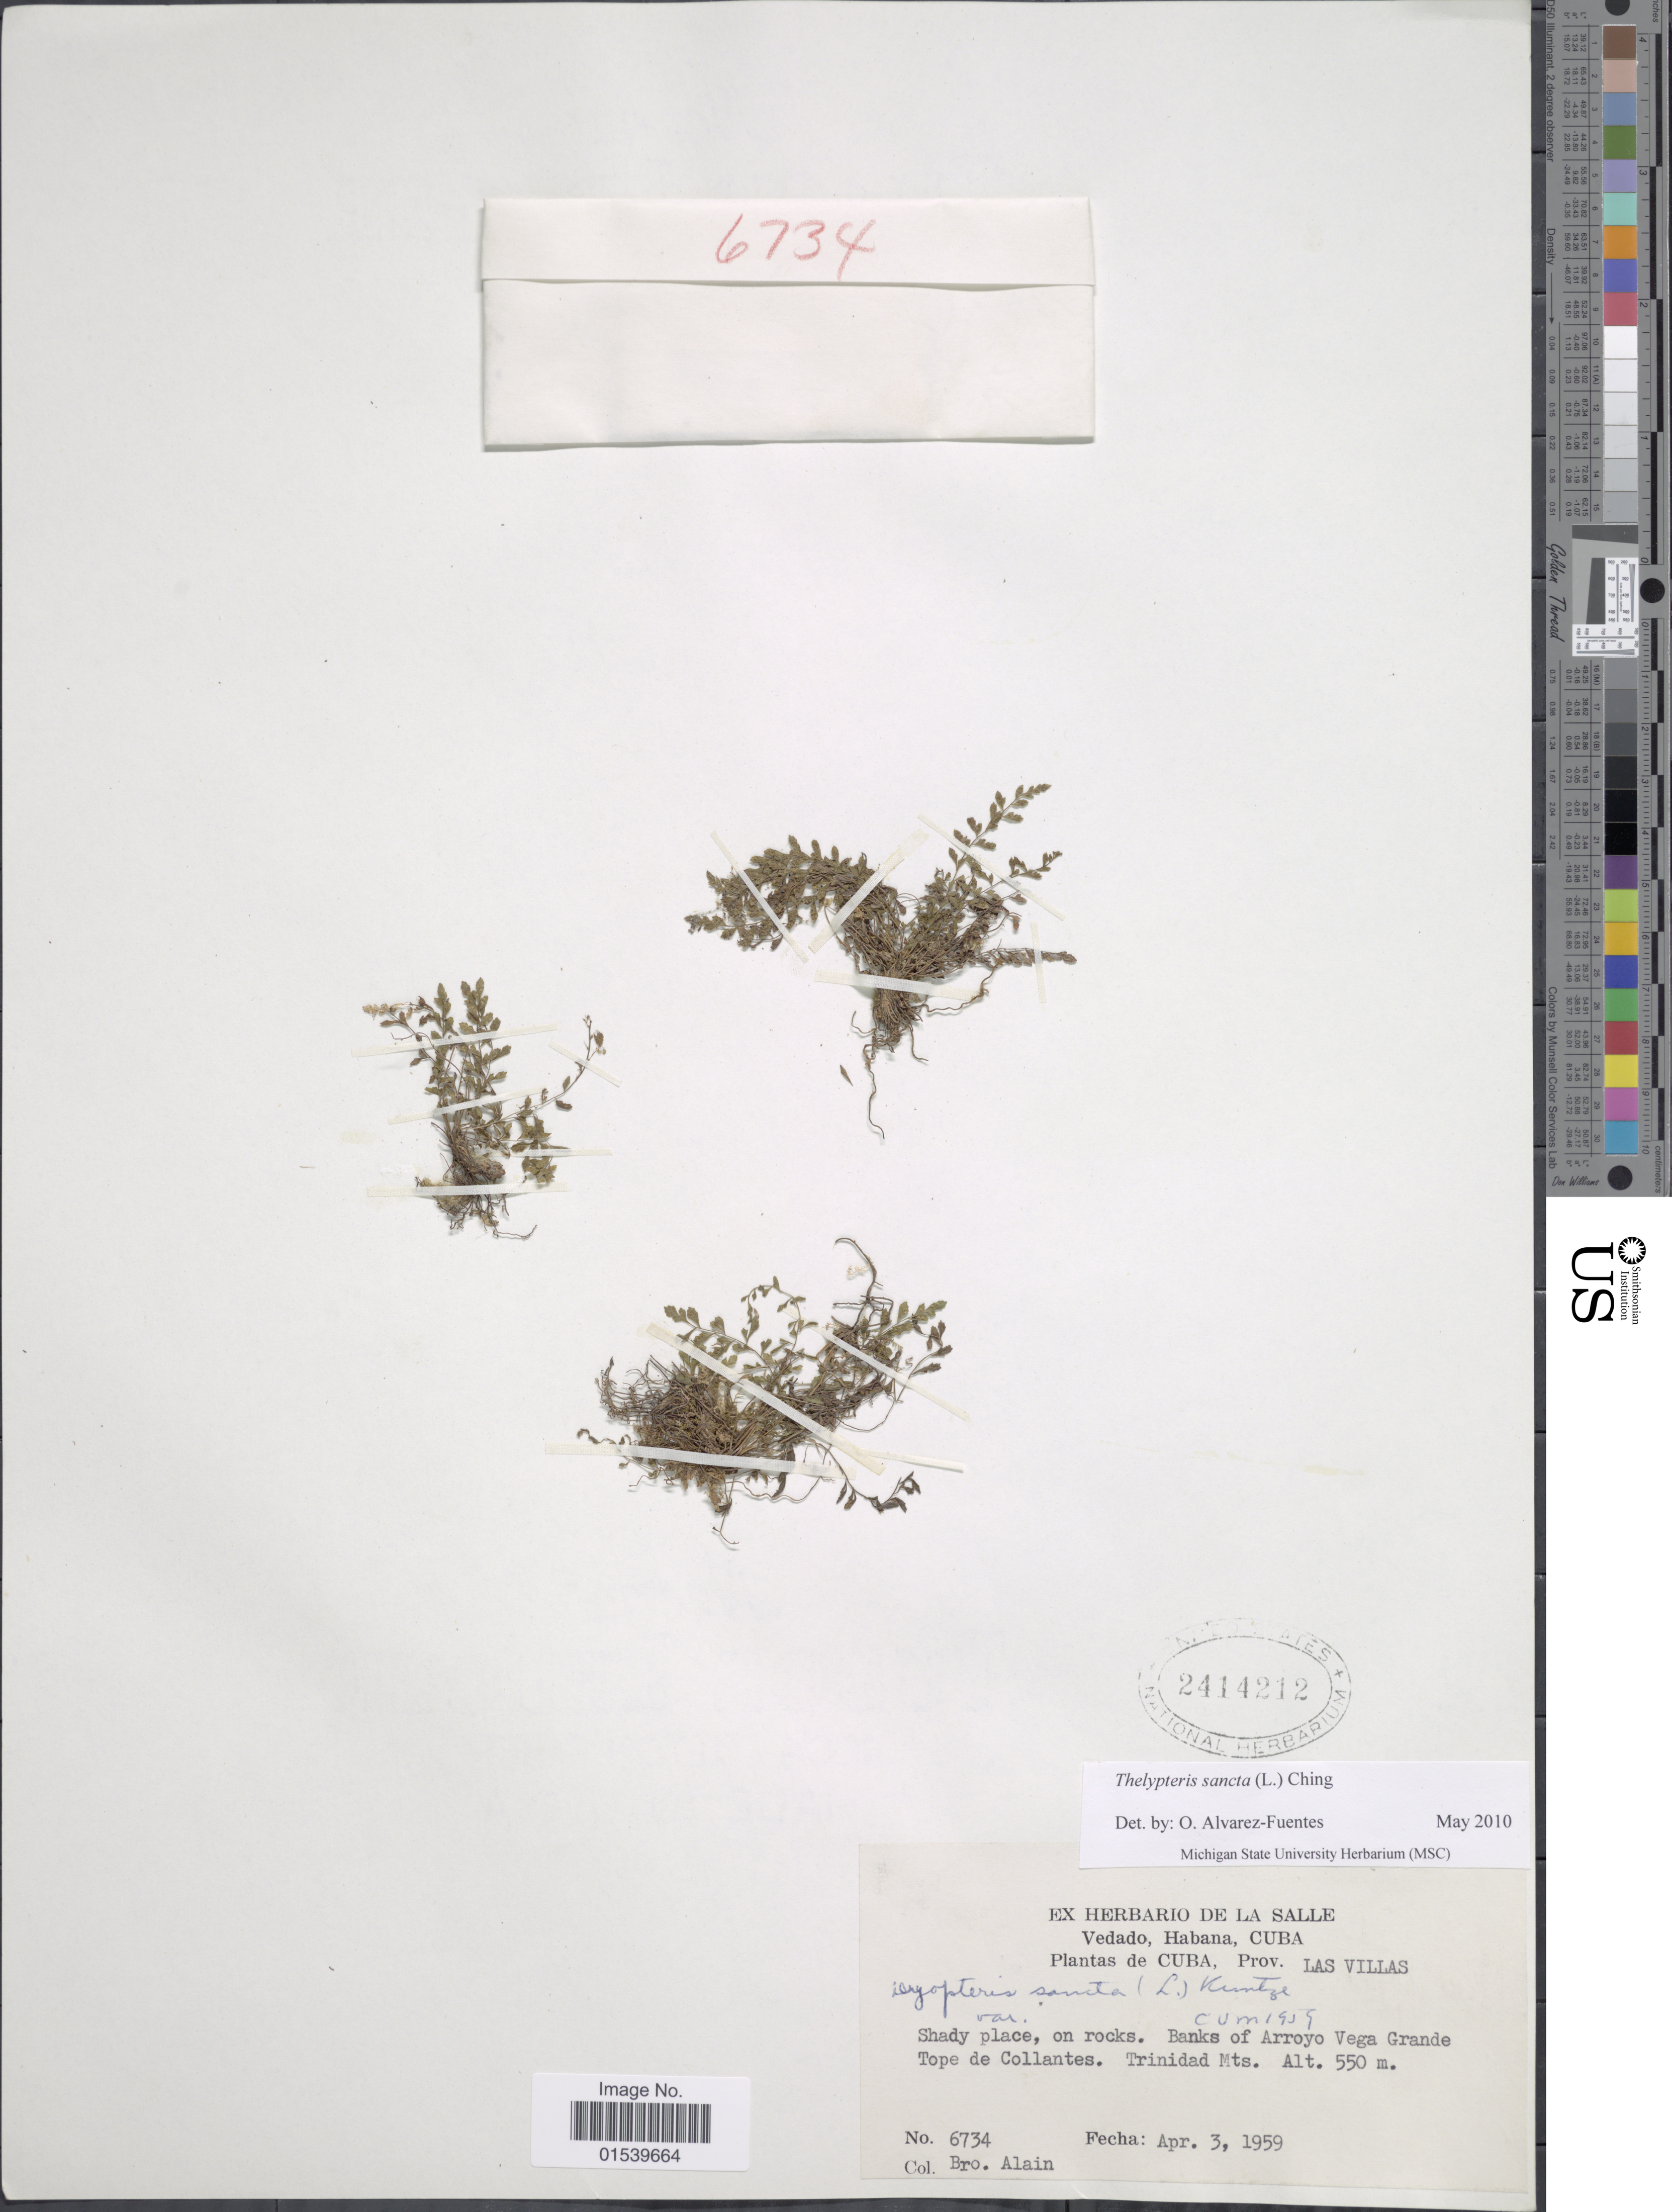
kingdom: Plantae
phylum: Tracheophyta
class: Polypodiopsida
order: Polypodiales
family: Thelypteridaceae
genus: Amauropelta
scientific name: Amauropelta sancta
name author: (L.) Pic. Serm.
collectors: A. H. Liogier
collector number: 6734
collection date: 1959-04-03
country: Cuba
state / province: Las Villas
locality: Vedado, Habana, Banks of Arroyo Vega Grande Tope de Collantes Trinidad Mts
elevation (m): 550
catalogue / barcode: US 2414212